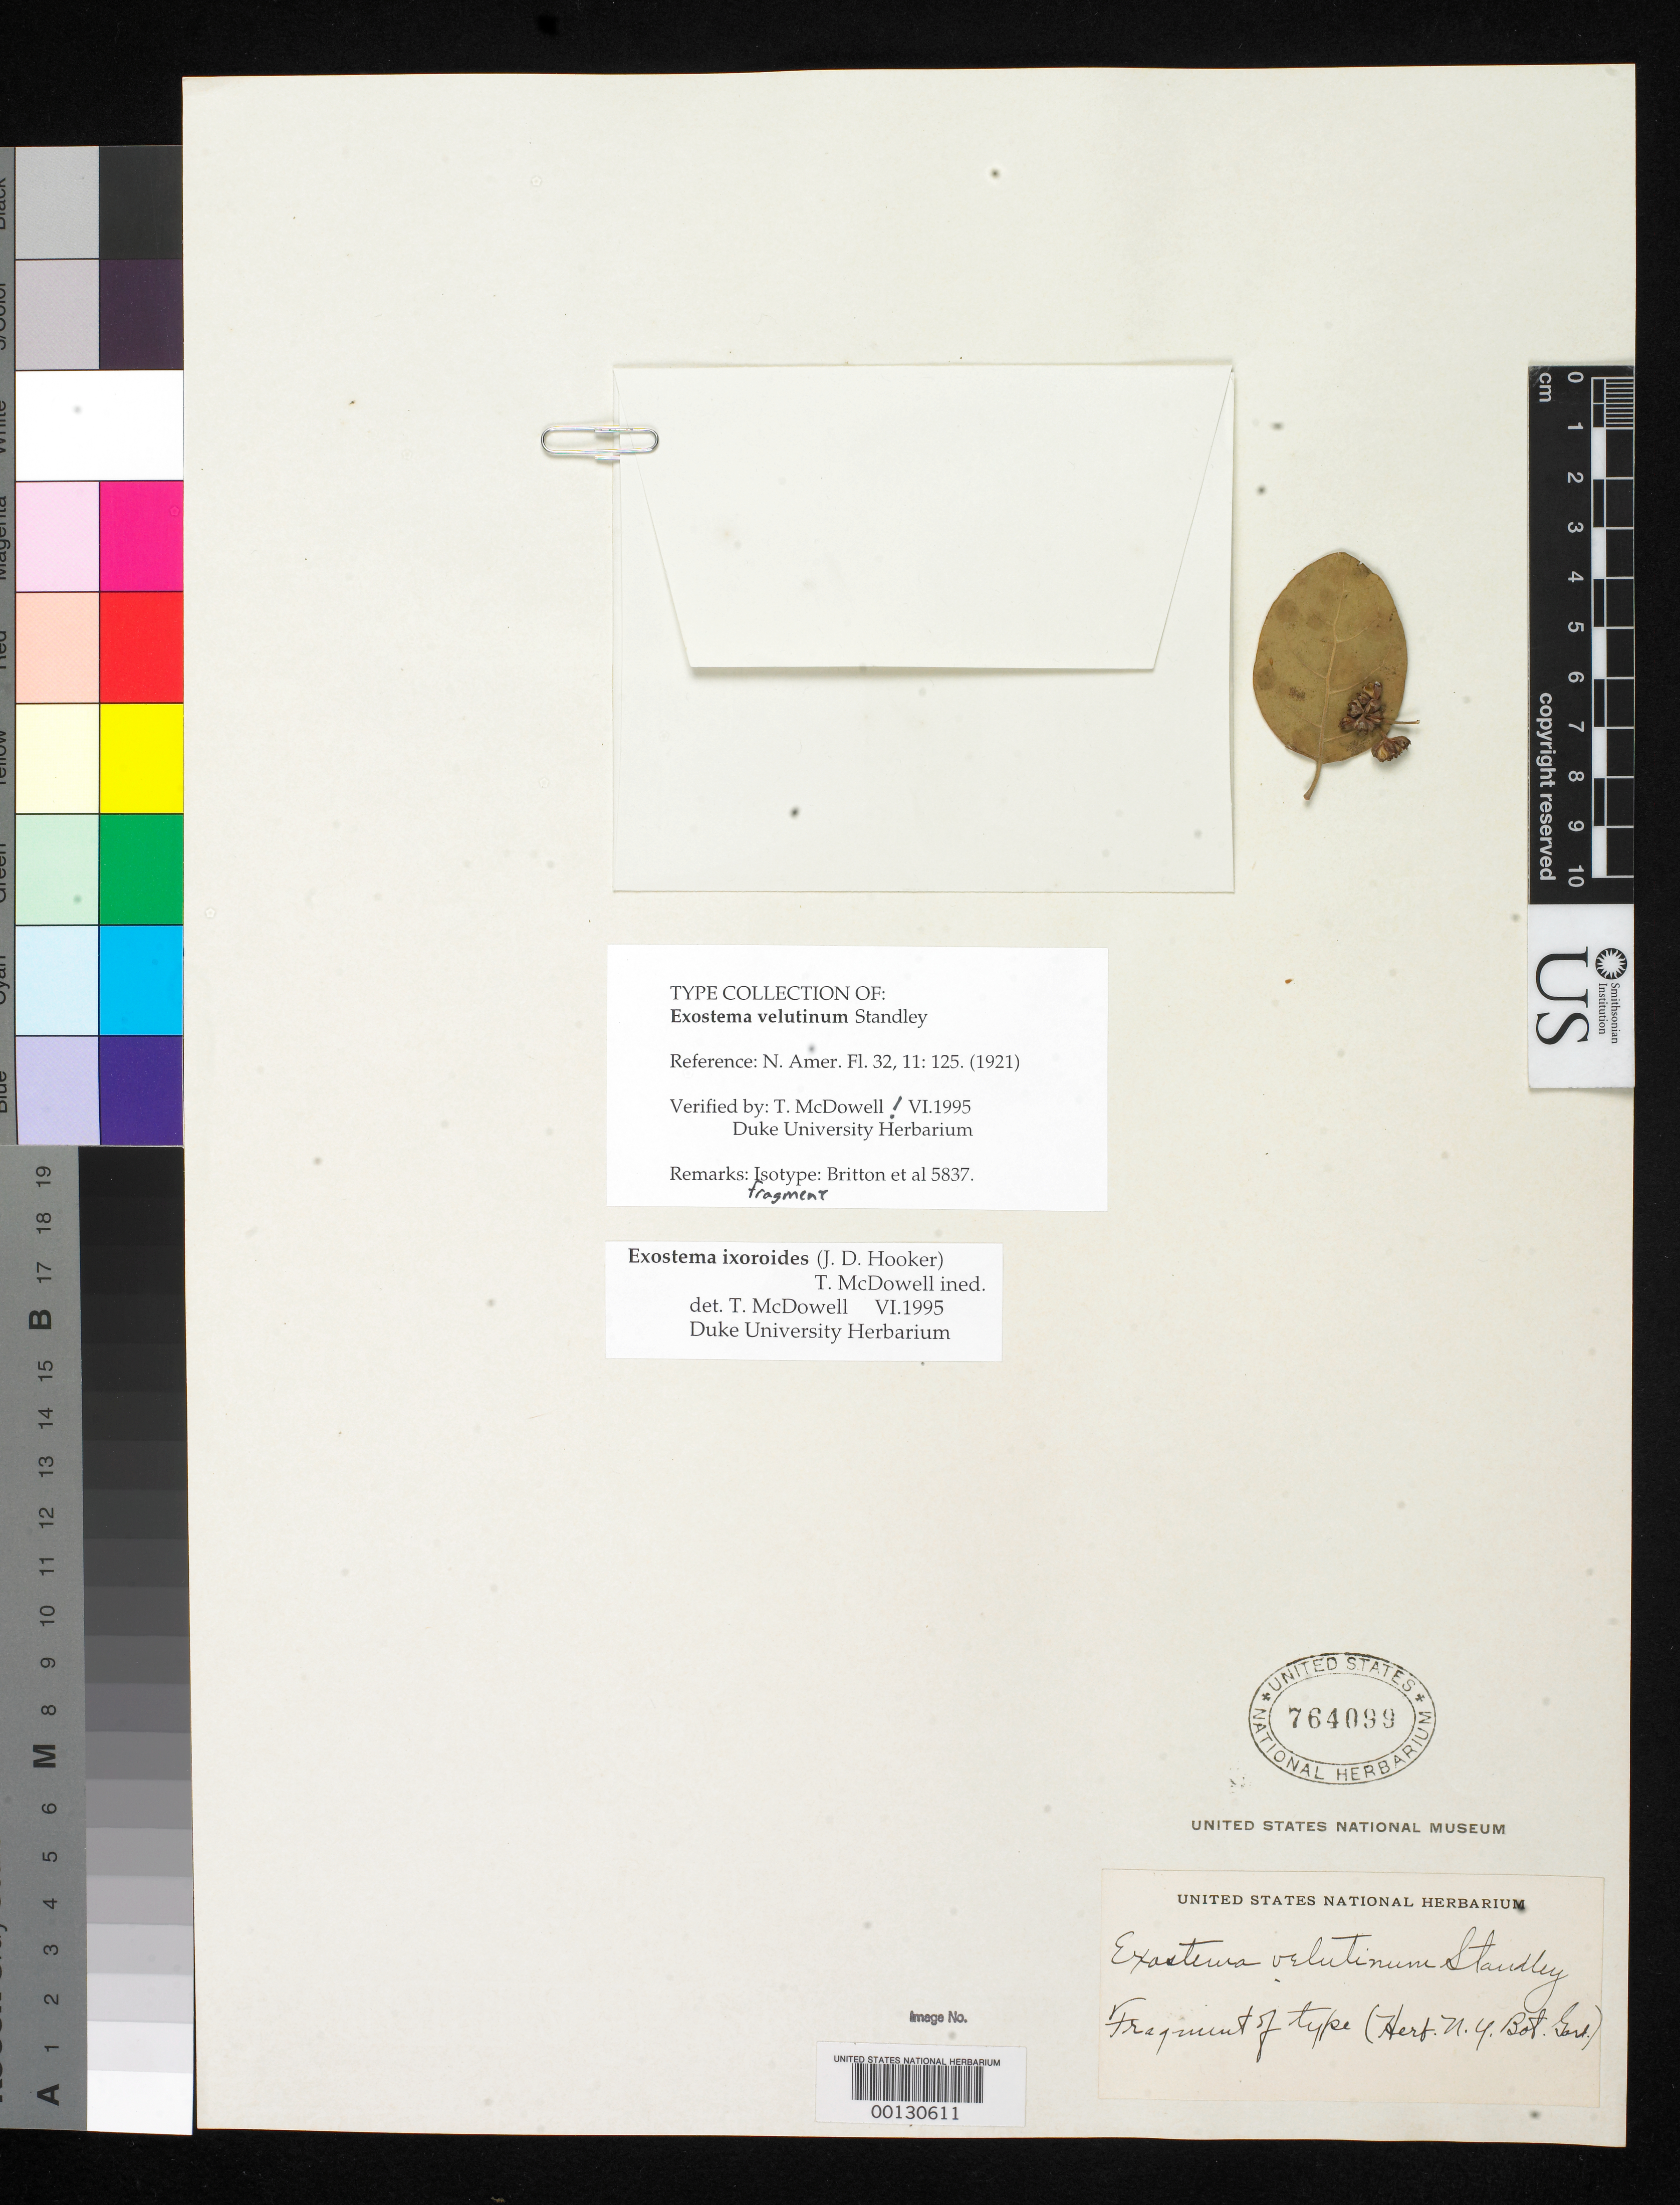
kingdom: Plantae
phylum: Tracheophyta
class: Magnoliopsida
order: Gentianales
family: Rubiaceae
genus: Exostema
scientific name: Exostema velutinum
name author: Standl.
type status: Type Fragment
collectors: N. Britton, F. S. Earle & P. Wilson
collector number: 5837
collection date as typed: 24 Mar 1910 and 25 Mar 1910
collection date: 1910-03-24,1910-03-25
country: Cuba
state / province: Santa Clara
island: Greater Antilles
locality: Rio San Juan.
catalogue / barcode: US 764099